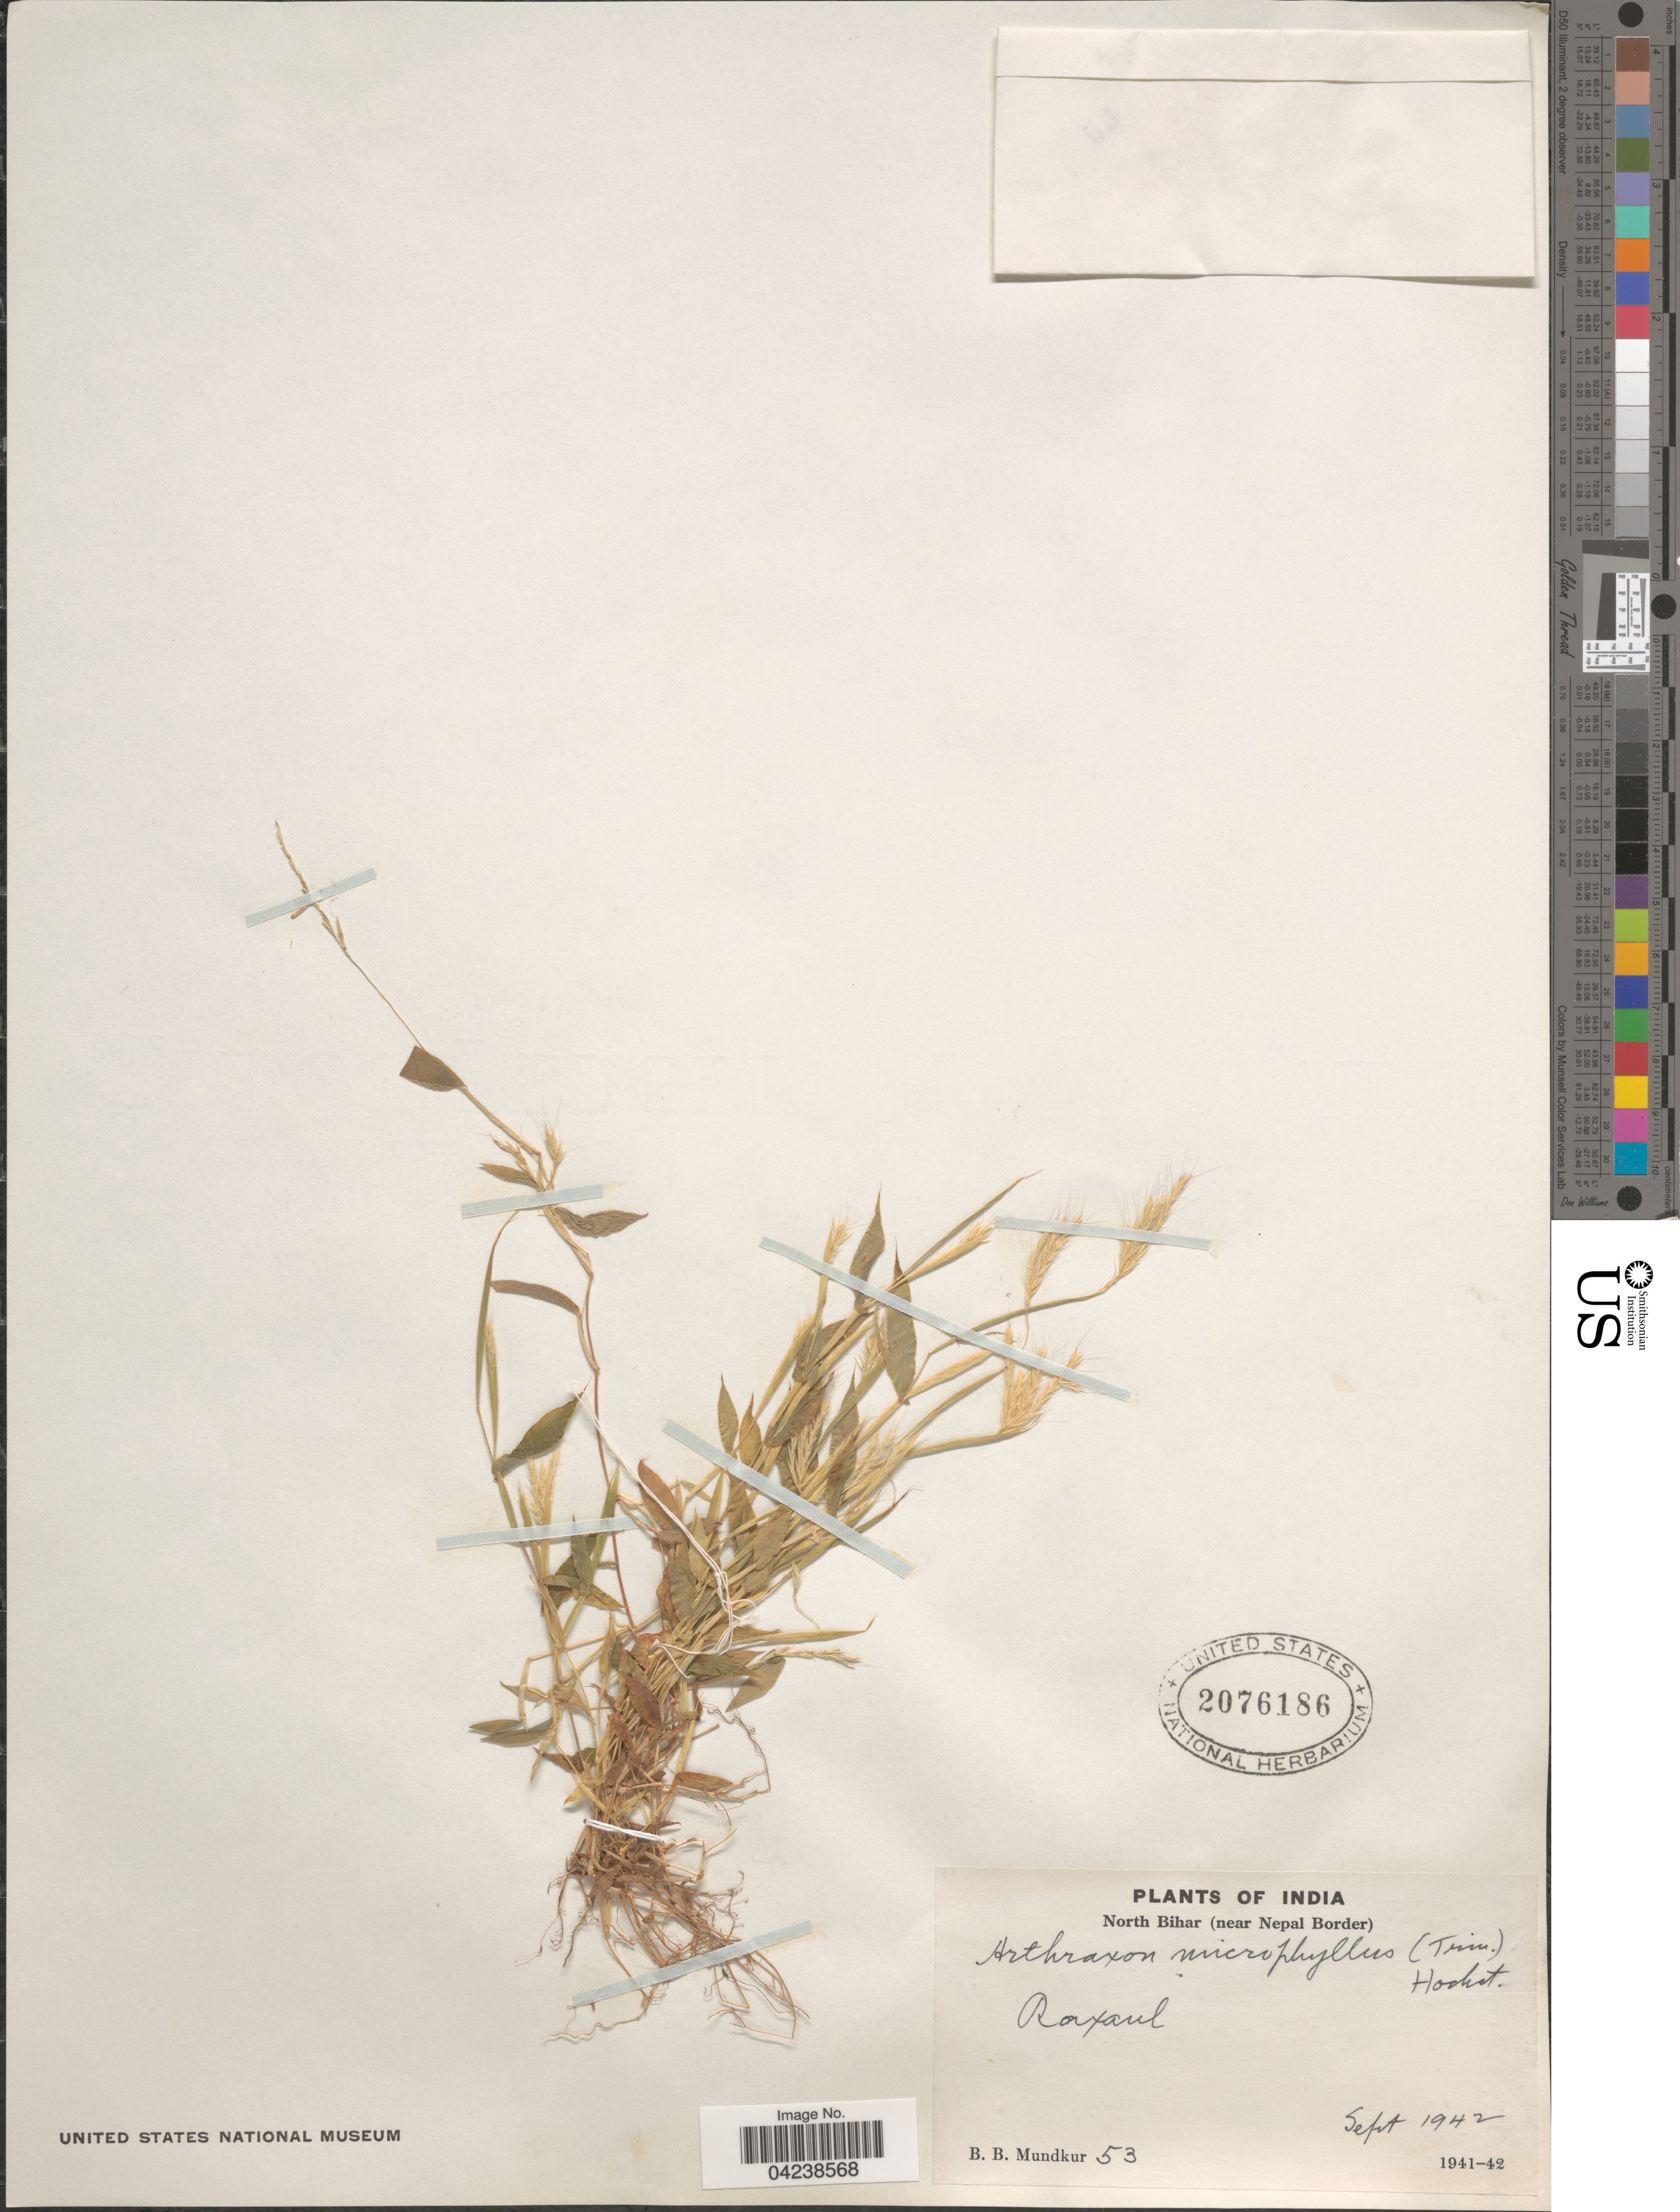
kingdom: Plantae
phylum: Tracheophyta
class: Liliopsida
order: Poales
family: Poaceae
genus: Arthraxon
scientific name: Arthraxon lancifolius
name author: (Trin.) Hochst.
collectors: B. Mundkur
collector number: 53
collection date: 1942-09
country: India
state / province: Bihar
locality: North Bihar (near Nepal Border). Raxaul.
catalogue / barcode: US 2076186